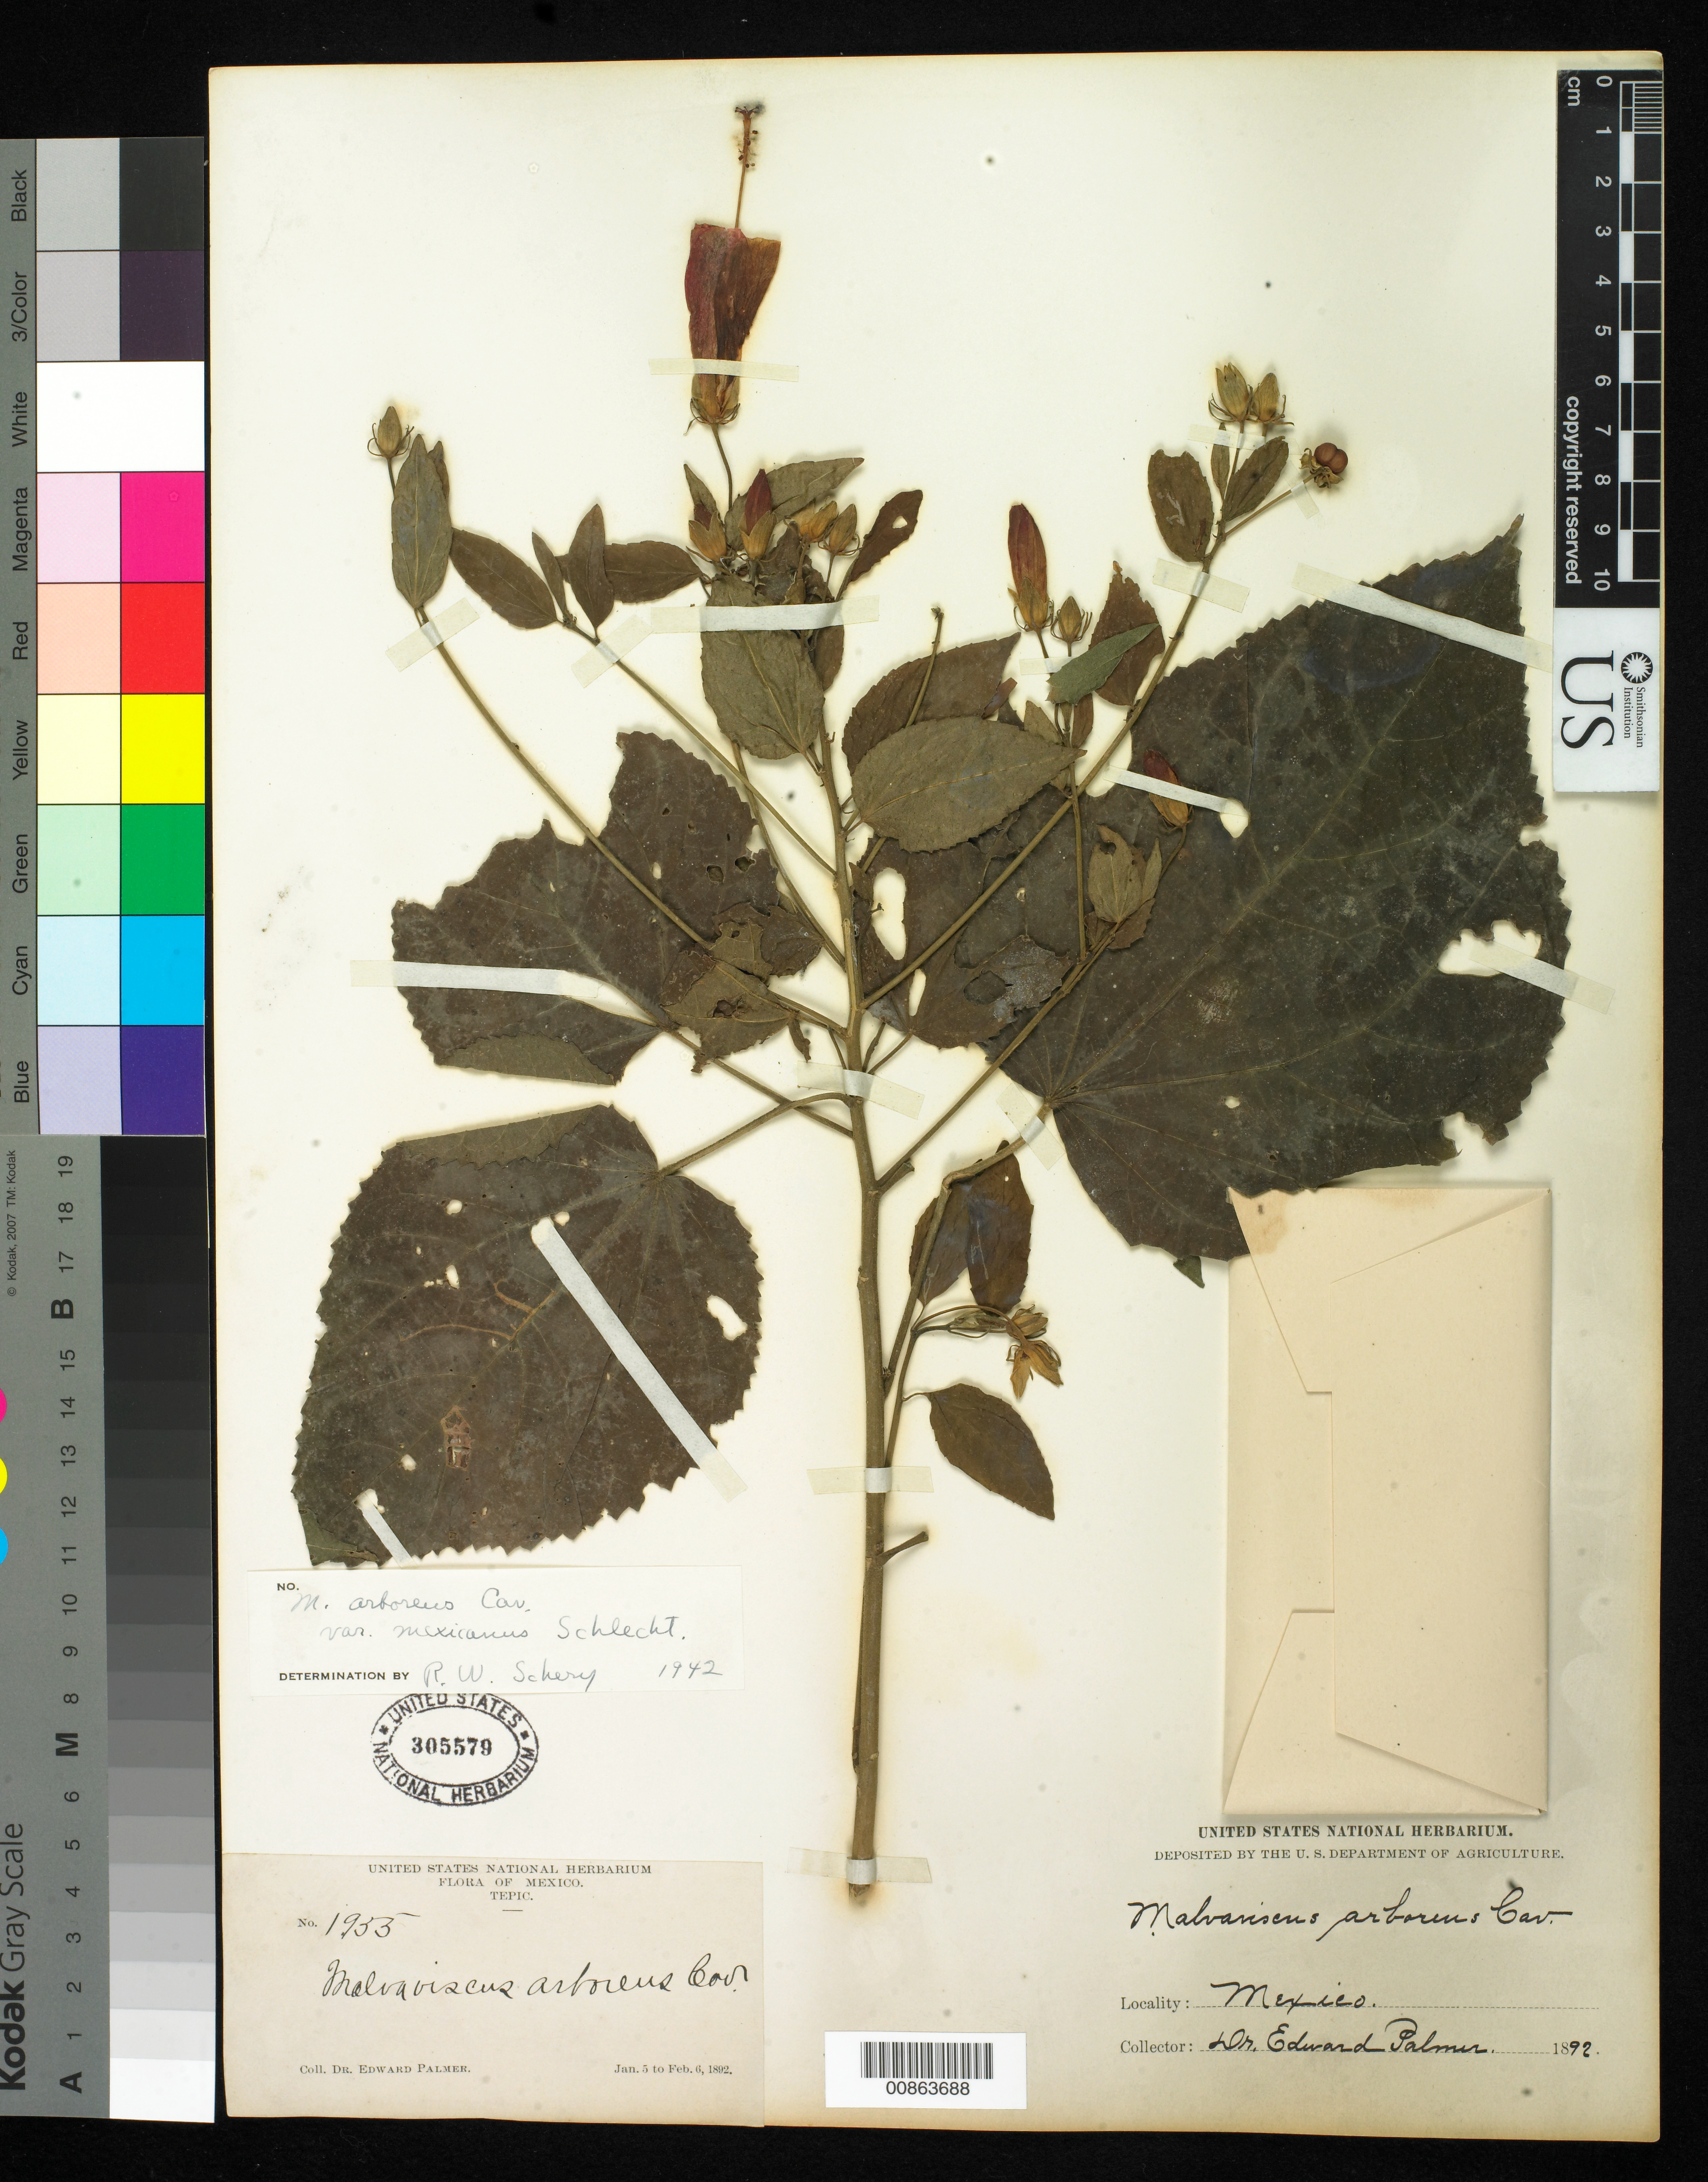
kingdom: Plantae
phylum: Tracheophyta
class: Magnoliopsida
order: Malvales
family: Malvaceae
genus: Malvaviscus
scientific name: Malvaviscus arboreus var. mexicanus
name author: Schltdl.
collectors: E. Palmer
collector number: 1955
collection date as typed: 05 Jan 1892 to 06 Feb 1892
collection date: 1892-01-05/1892-02-06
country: Mexico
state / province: Nayarit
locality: Tepic, Nayarit.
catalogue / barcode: US 305579